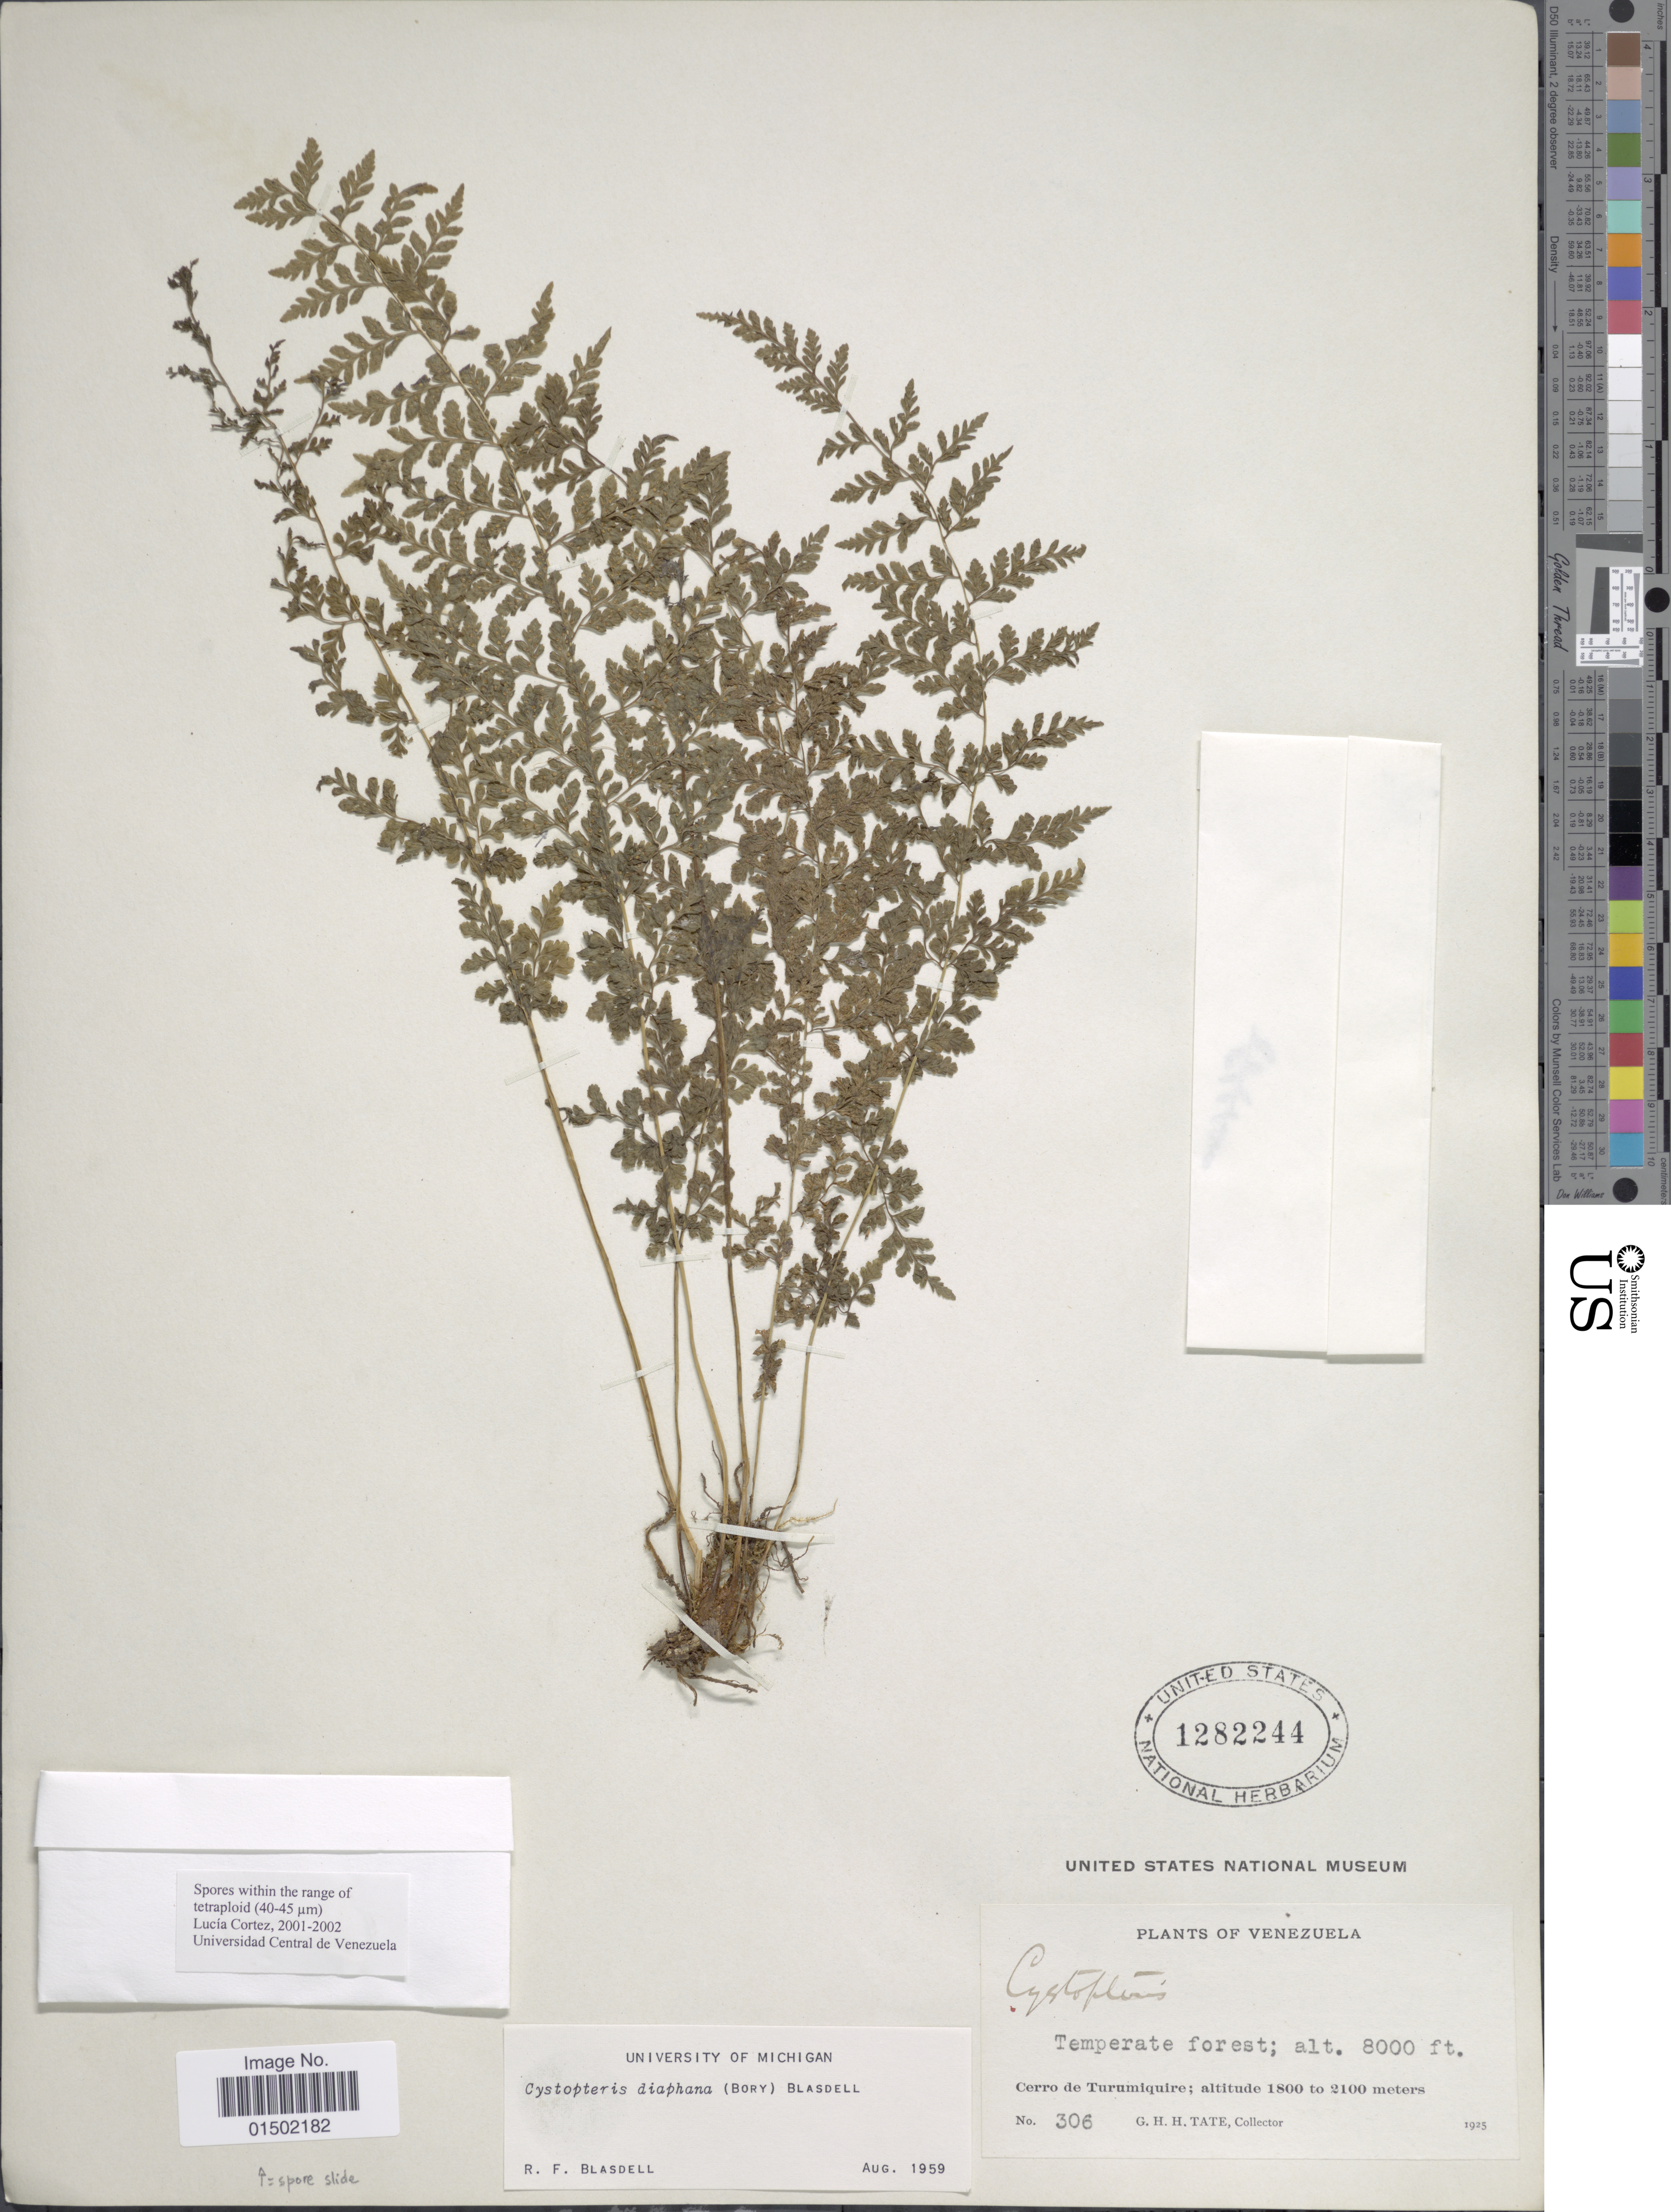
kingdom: Plantae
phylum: Tracheophyta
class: Polypodiopsida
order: Polypodiales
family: Cystopteridaceae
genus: Cystopteris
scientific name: Cystopteris diaphana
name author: (Bory) Blasdell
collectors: G. H. H.Tate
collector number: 306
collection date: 1925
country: Venezuela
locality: Cerro de Turumiquire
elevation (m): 2438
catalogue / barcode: US 1282244